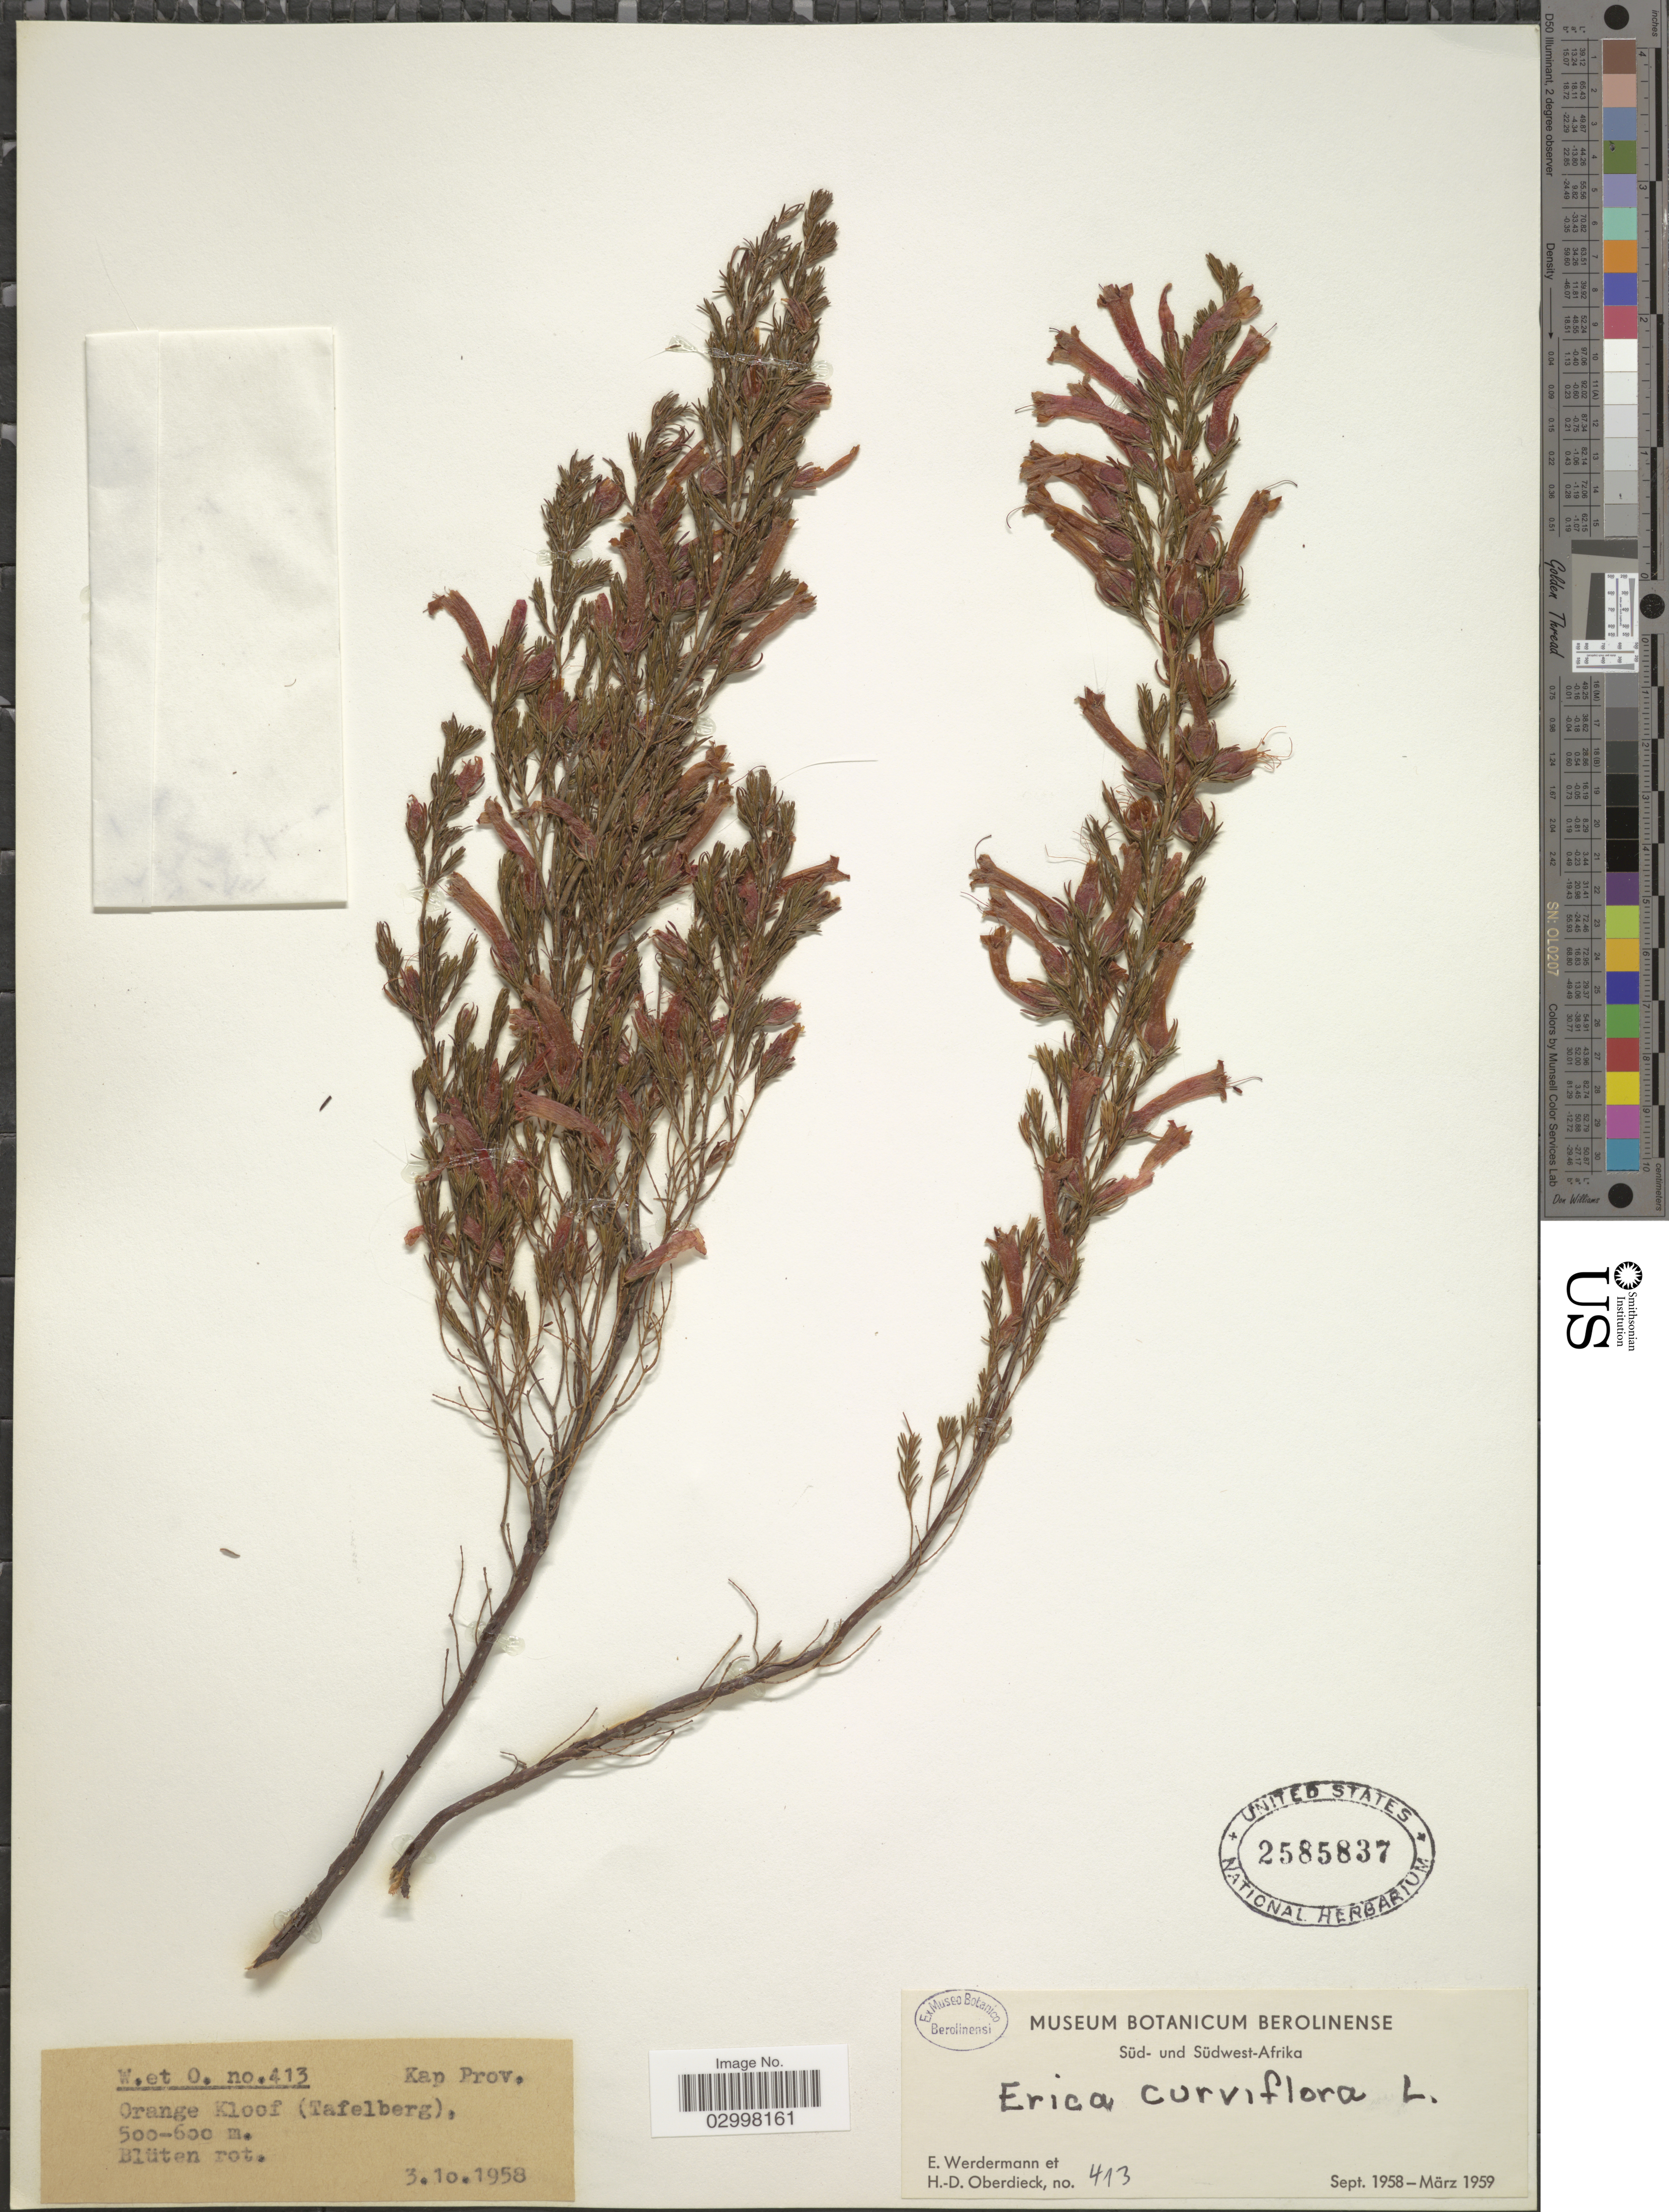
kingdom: Plantae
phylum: Tracheophyta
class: Magnoliopsida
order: Ericales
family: Ericaceae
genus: Erica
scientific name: Erica curviflora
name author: L.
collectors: E. Werdermann & H. Oberdieck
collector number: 413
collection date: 1958-10-03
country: South Africa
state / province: Western Cape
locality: Kap Prov. Orange Kloof (Tafelberg) Süd-Afrika.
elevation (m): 500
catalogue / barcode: US 2585837